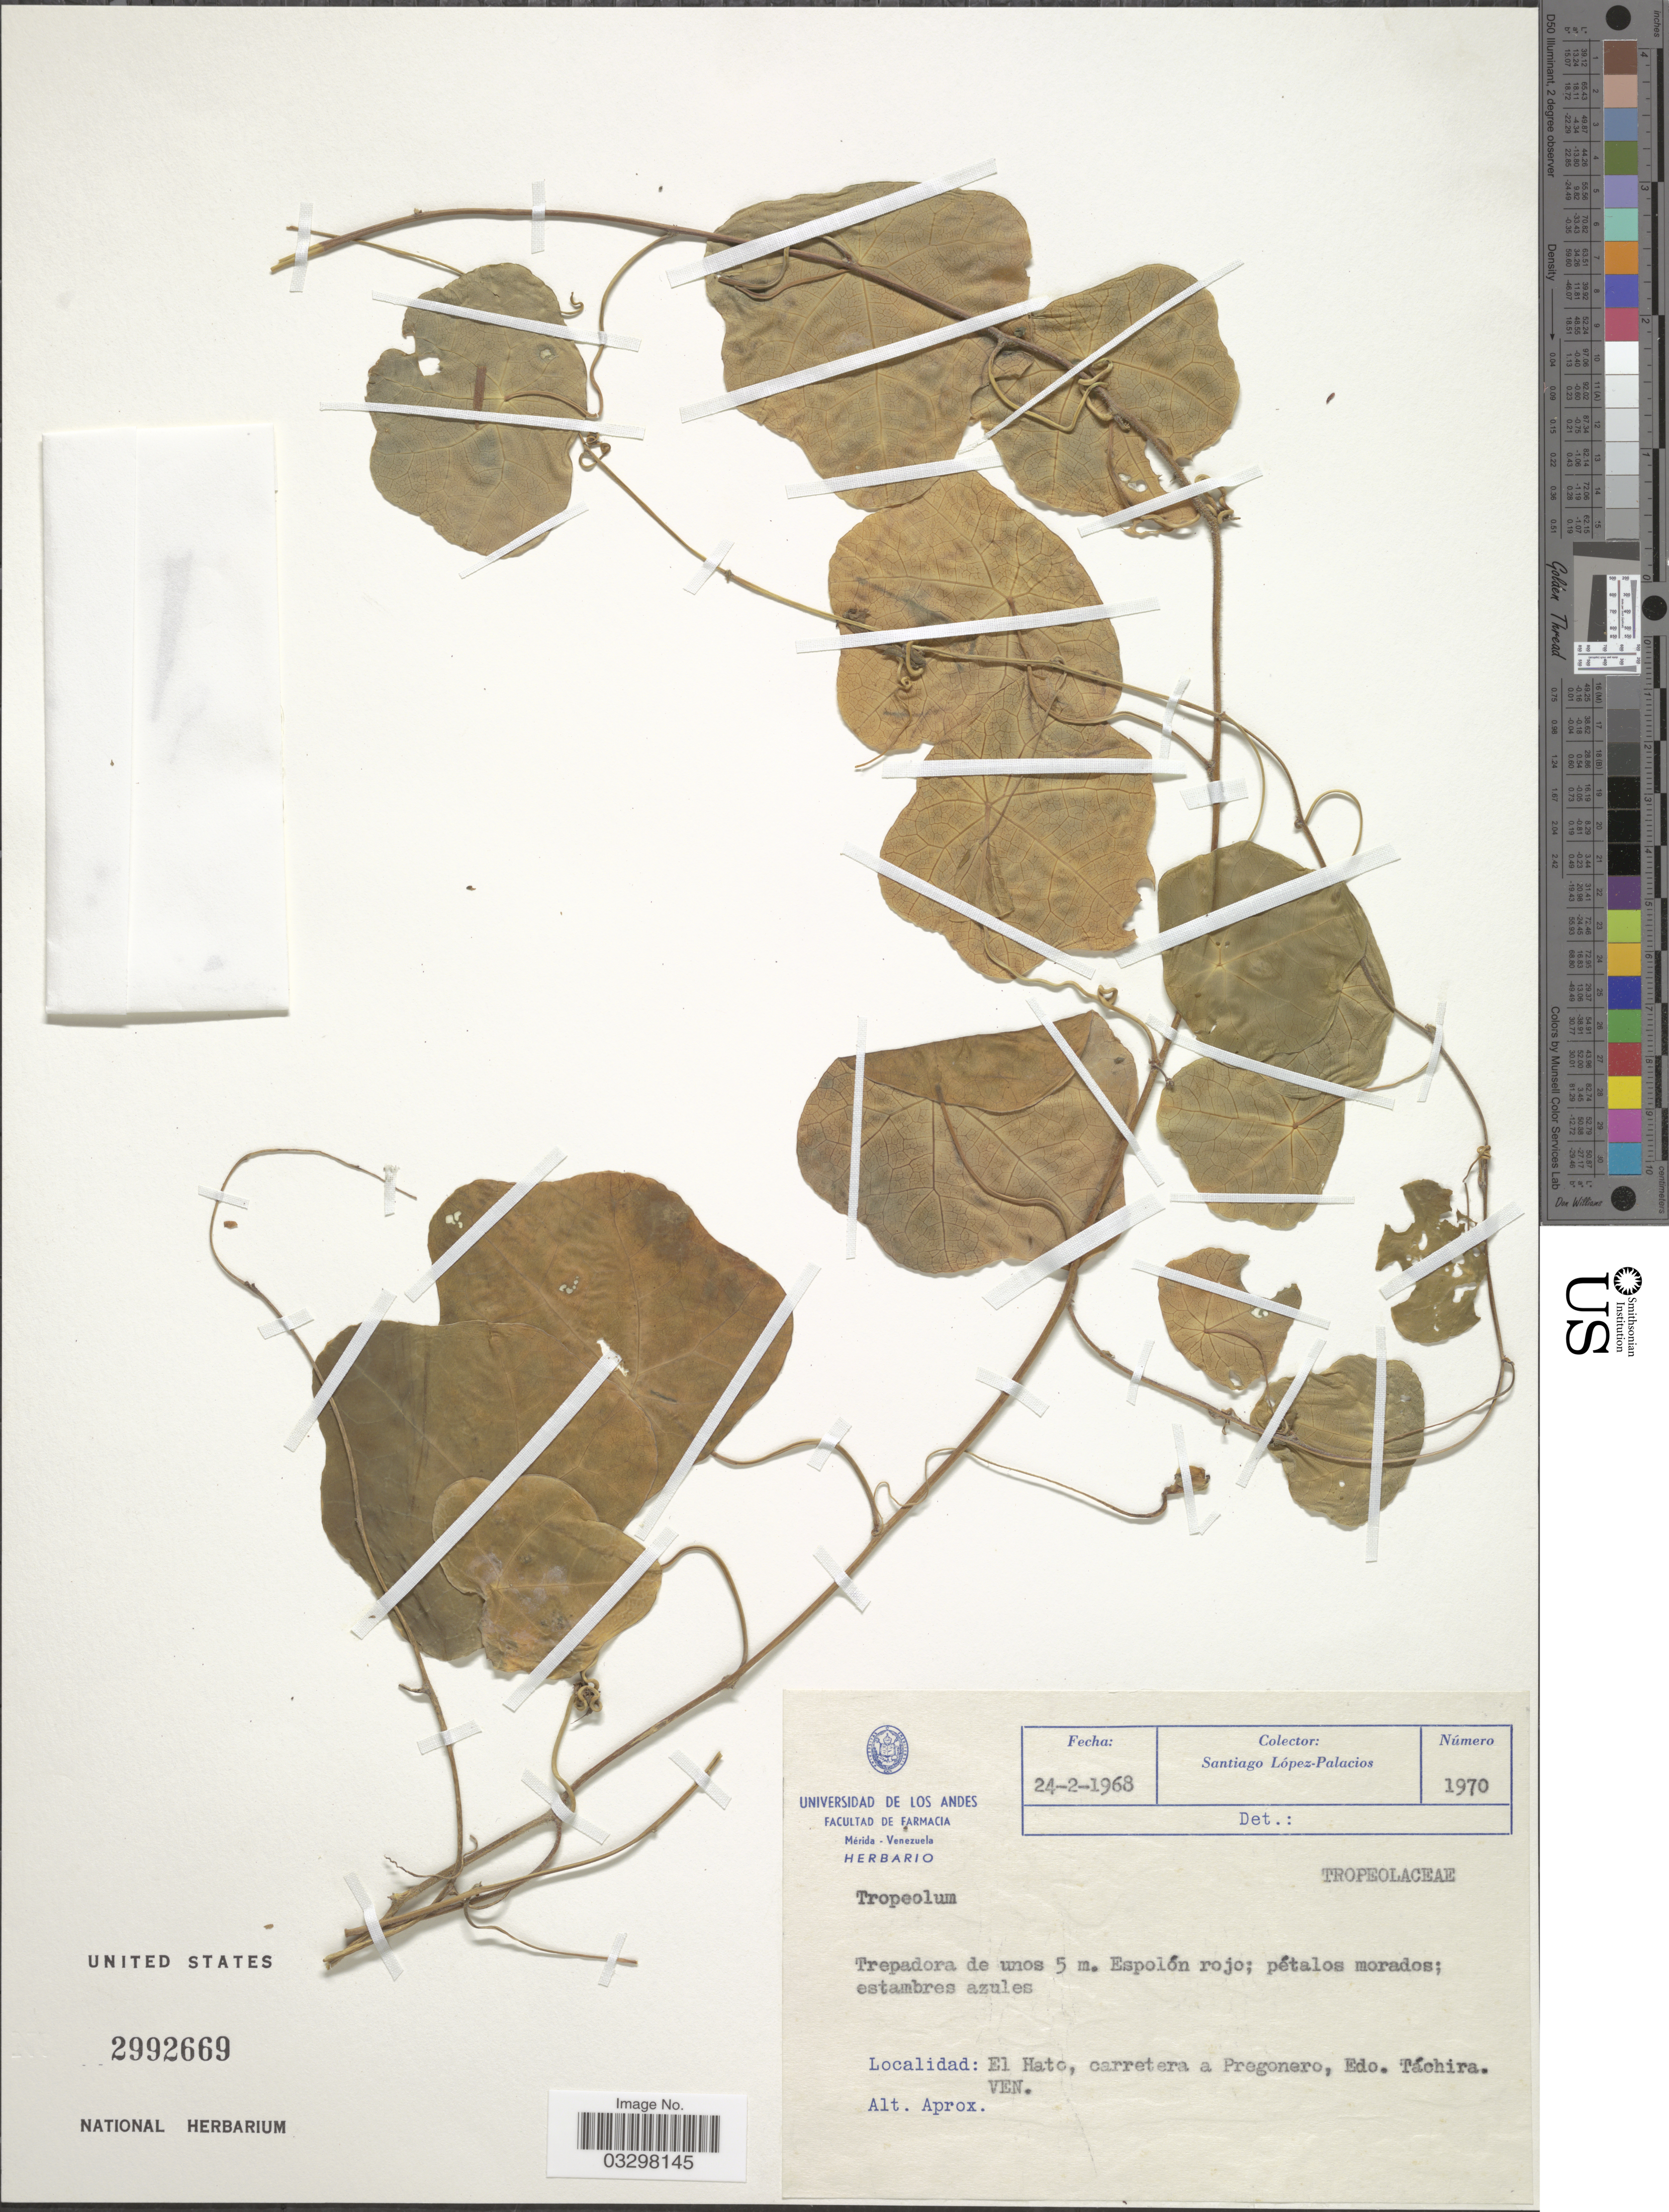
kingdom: Plantae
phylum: Tracheophyta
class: Magnoliopsida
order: Brassicales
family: Tropaeolaceae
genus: Tropaeolum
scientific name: Tropaeolum sp.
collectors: S. López-Palacios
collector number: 1970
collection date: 1968-02-24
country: Venezuela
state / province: Tachira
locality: El Hato, carretera a Pregonero.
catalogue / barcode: US 2992669